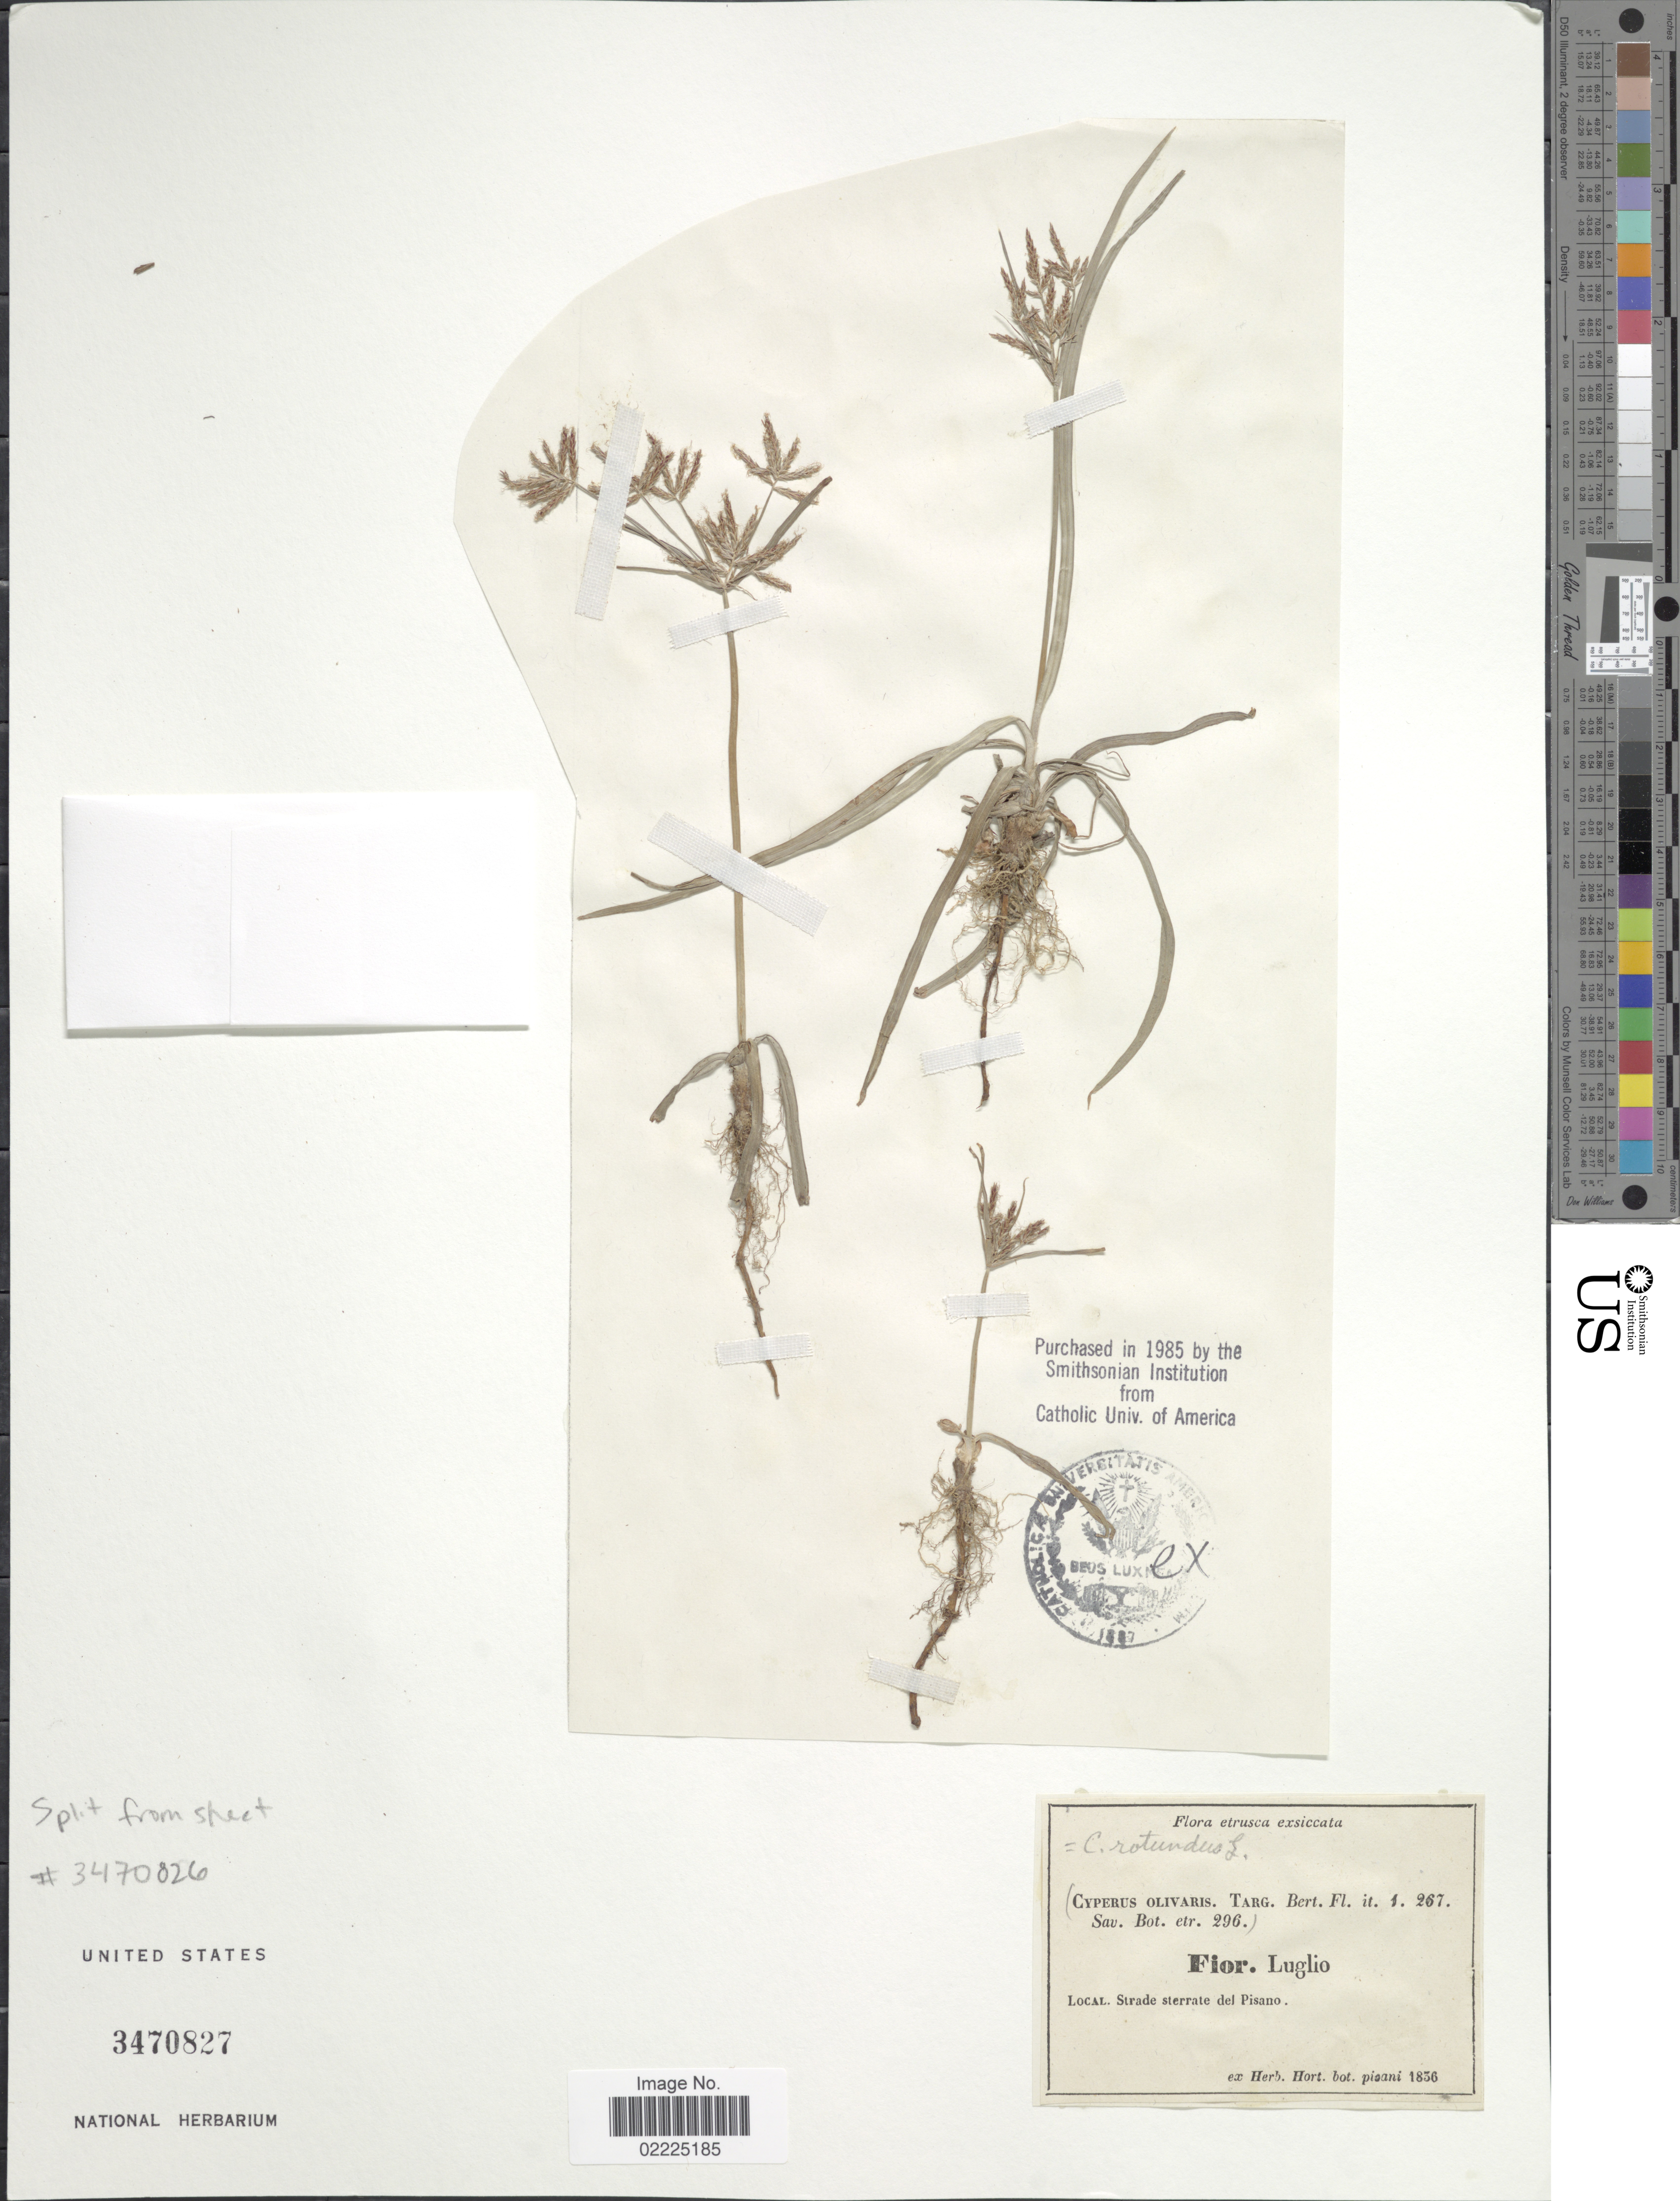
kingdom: Plantae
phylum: Tracheophyta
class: Liliopsida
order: Poales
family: Cyperaceae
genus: Cyperus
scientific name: Cyperus rotundus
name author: L.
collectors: ex herb. Hort. Bot. Pisani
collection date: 1836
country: Italy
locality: Etrusca, Strade sterrate del Pisano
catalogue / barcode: US 3470827